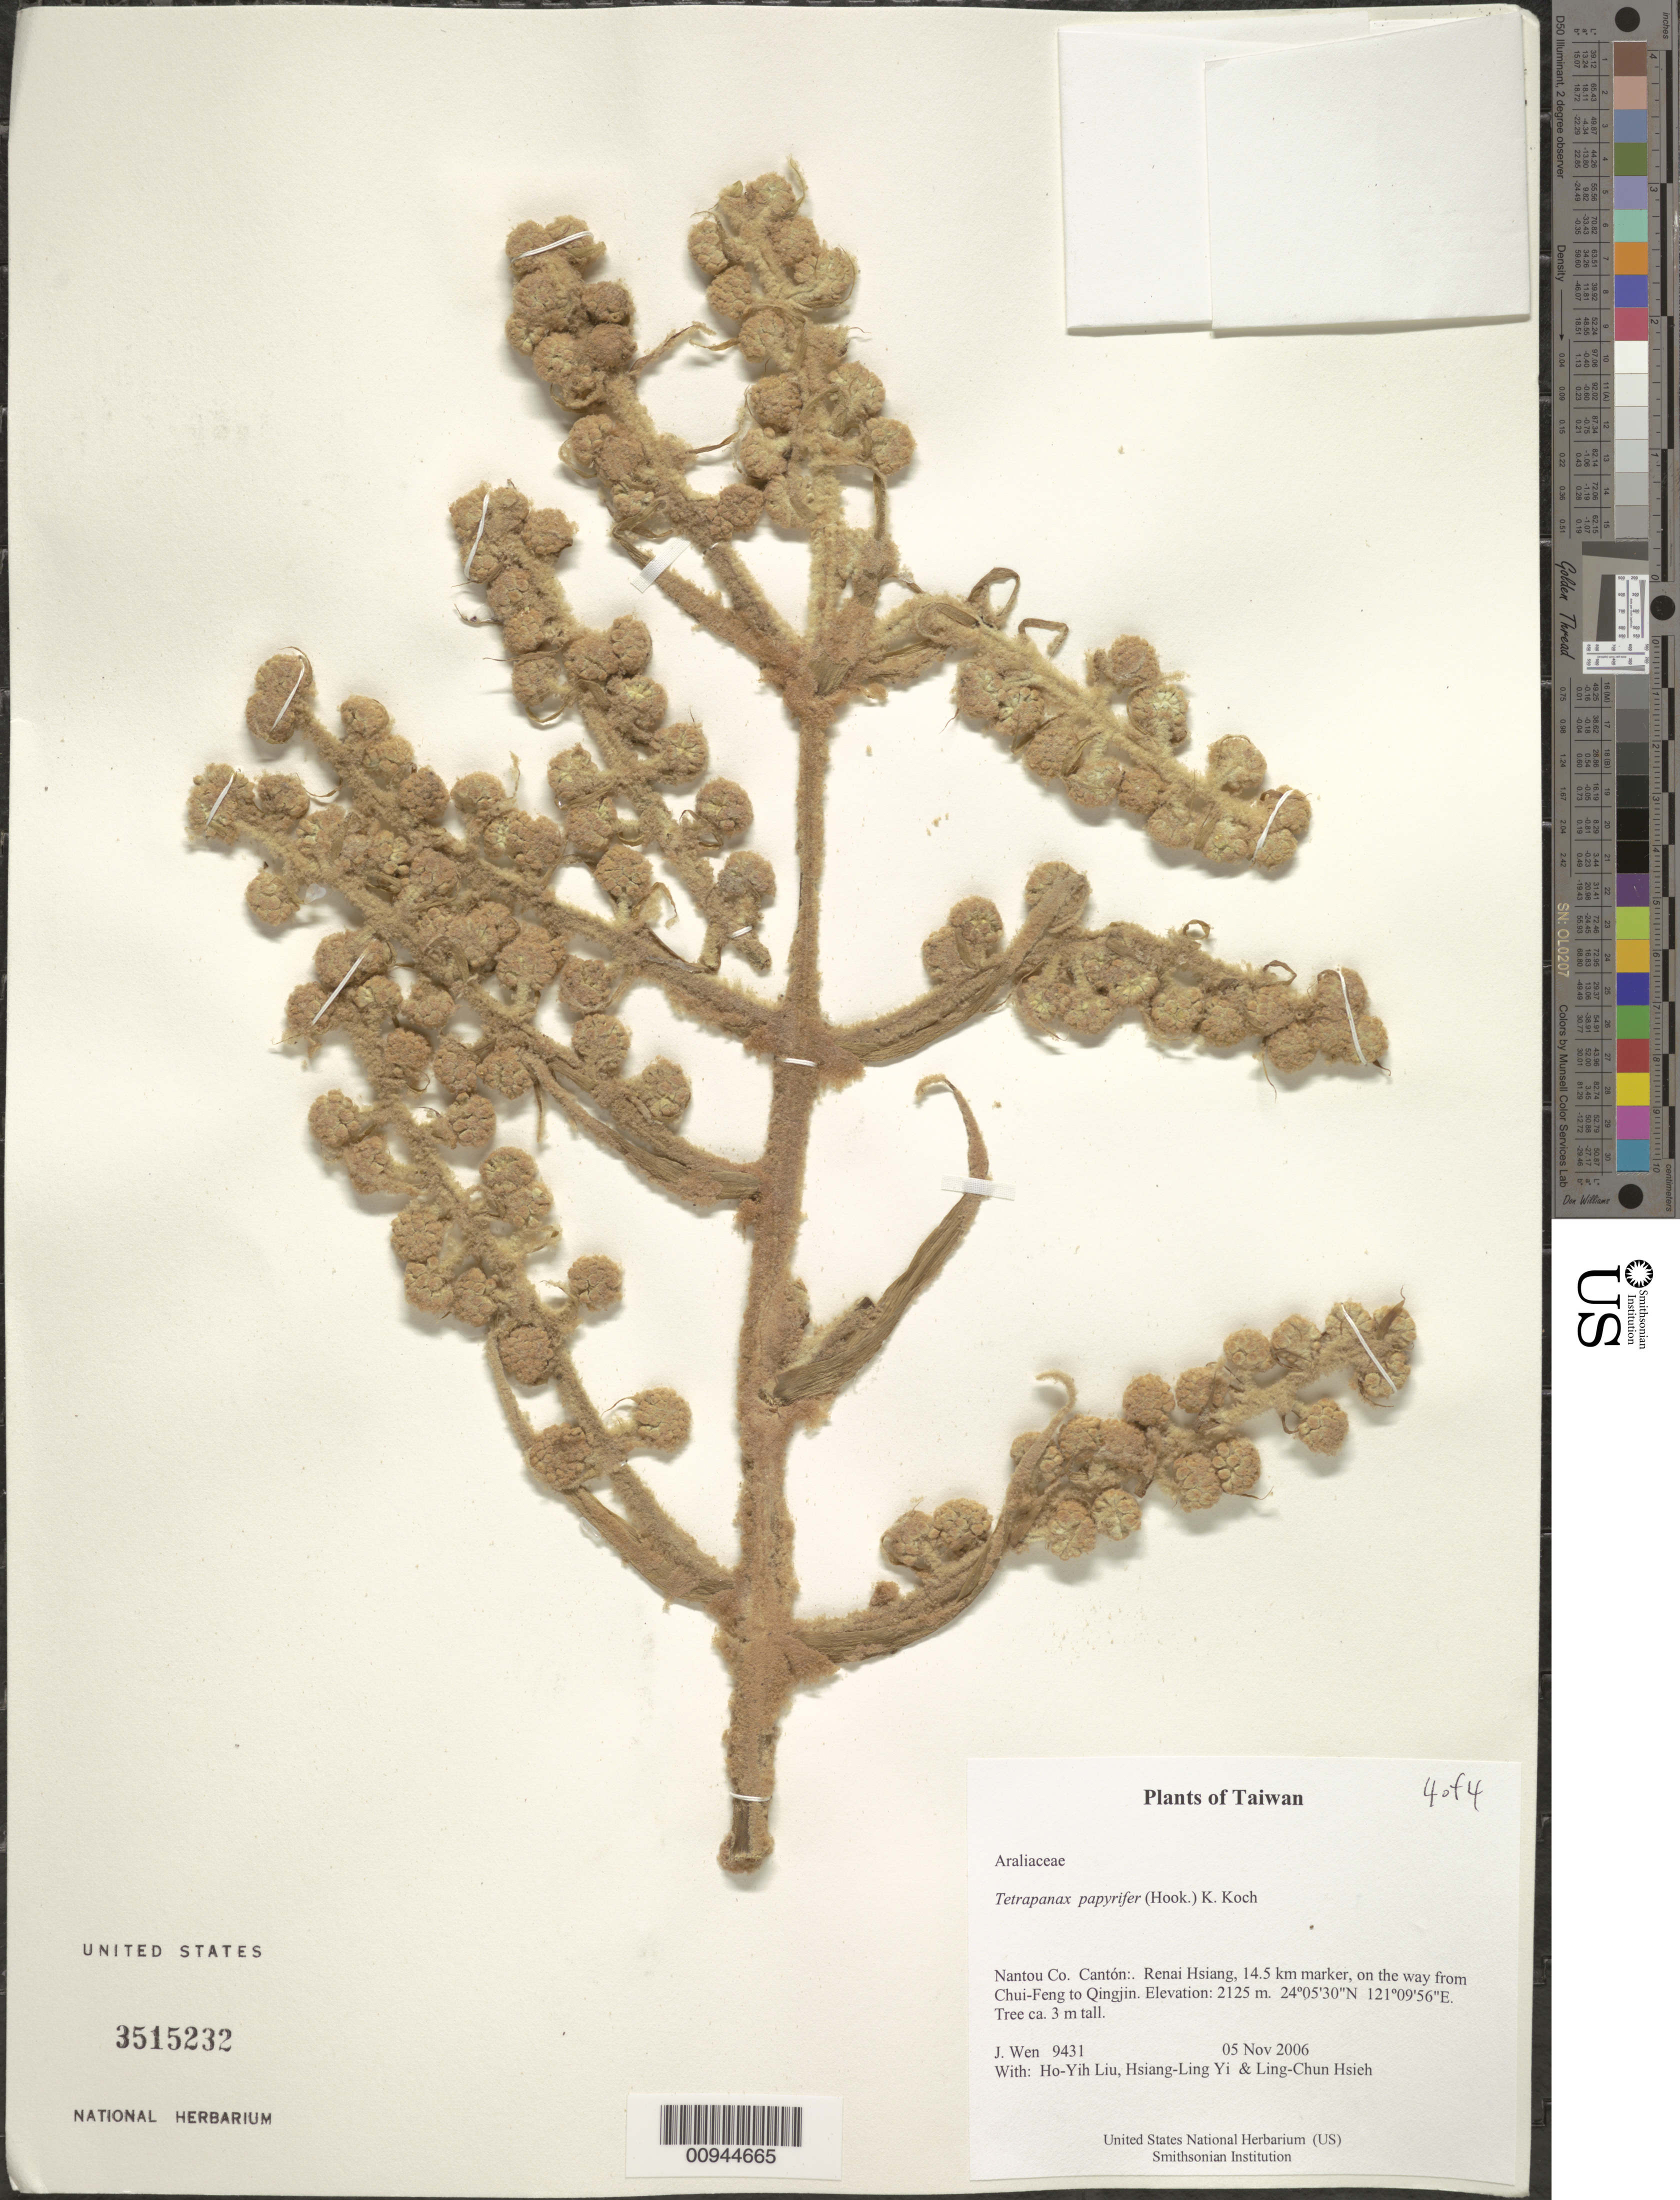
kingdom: Plantae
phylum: Tracheophyta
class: Magnoliopsida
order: Apiales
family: Araliaceae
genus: Tetrapanax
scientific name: Tetrapanax papyrifer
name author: (Hook.) K. Koch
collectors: J. Wen, H. Liu, H. l. Yi & L. Hsieh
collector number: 9431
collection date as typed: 05 Nov 2006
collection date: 2006-11-05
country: Taiwan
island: Taiwan [Formosa]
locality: Renai Hsiang, 14.5 km marker, on the way from Chui-Feng to Qingjin.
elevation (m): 2125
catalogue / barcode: US 3515232